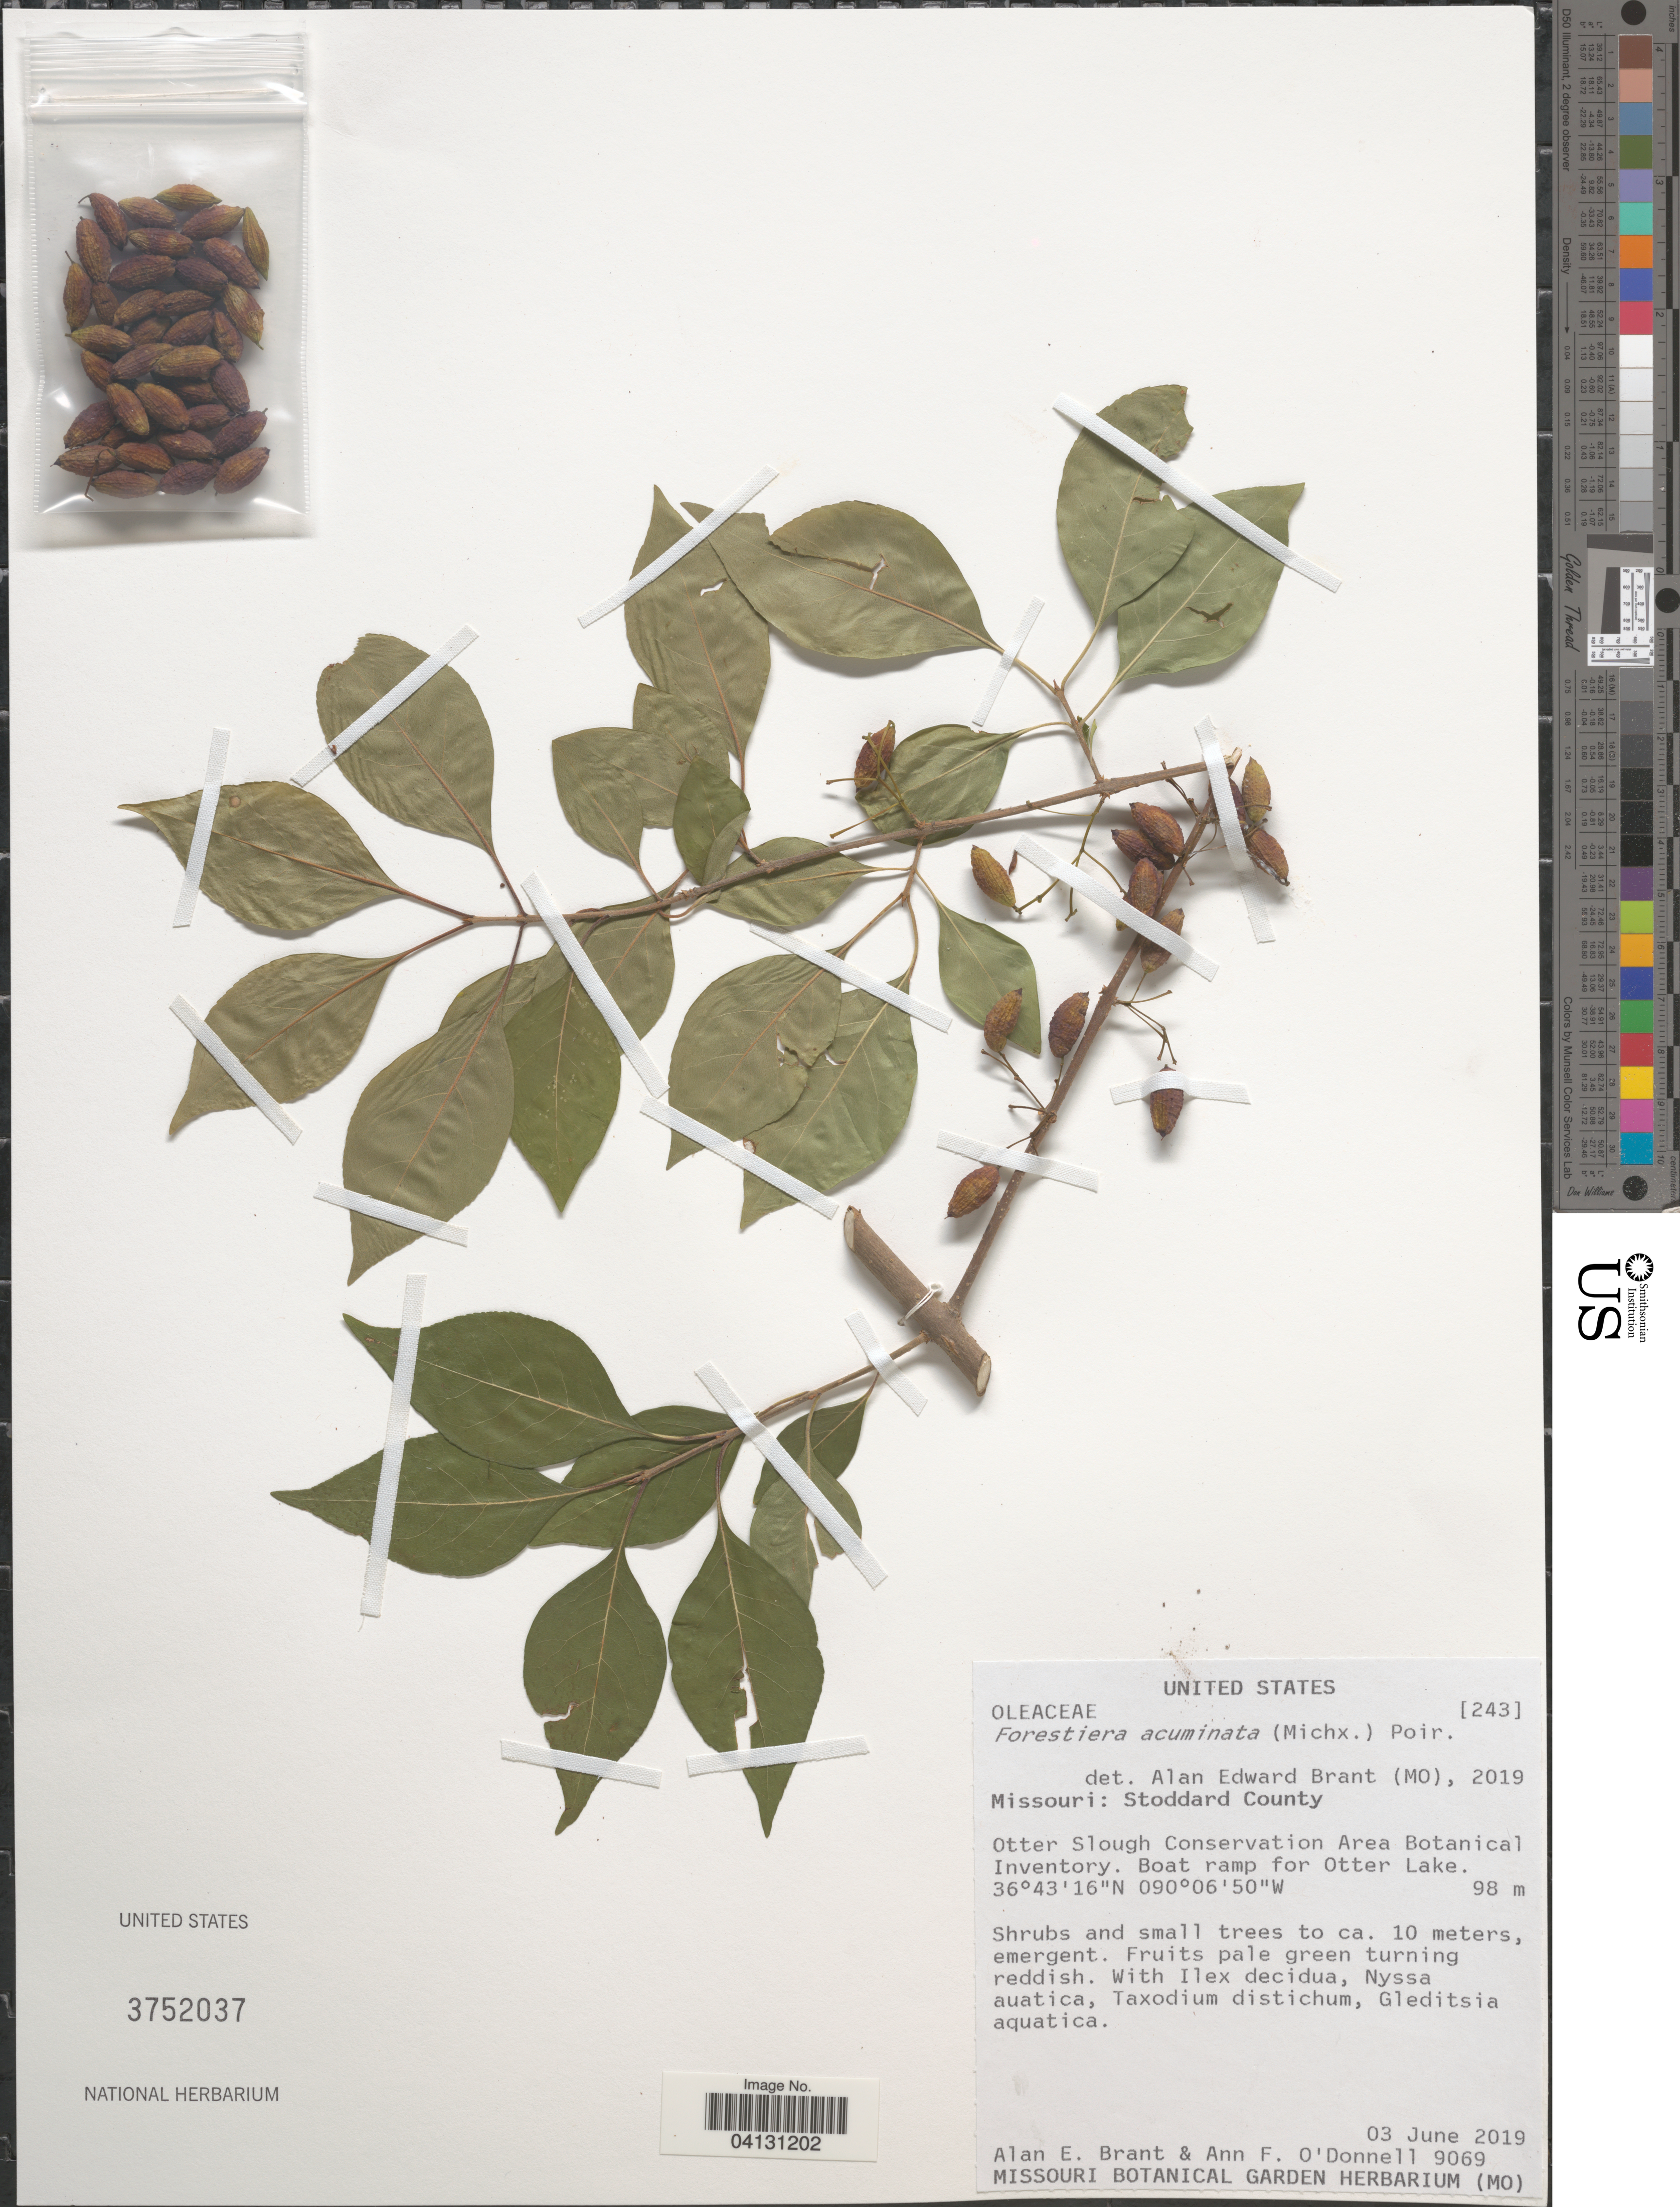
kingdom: Plantae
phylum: Tracheophyta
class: Magnoliopsida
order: Lamiales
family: Oleaceae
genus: Forestiera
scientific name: Forestiera acuminata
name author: (Michx.) Poir.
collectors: A. Brant & A. O'Donnell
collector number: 9069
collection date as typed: Transcribed d/m/y: 3/6/2019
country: United States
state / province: Missouri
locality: Stoddard County. Otter Slough Conservation Area Botanical Inventory. Boat ramp for Otter Lake.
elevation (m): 98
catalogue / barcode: US 3752037